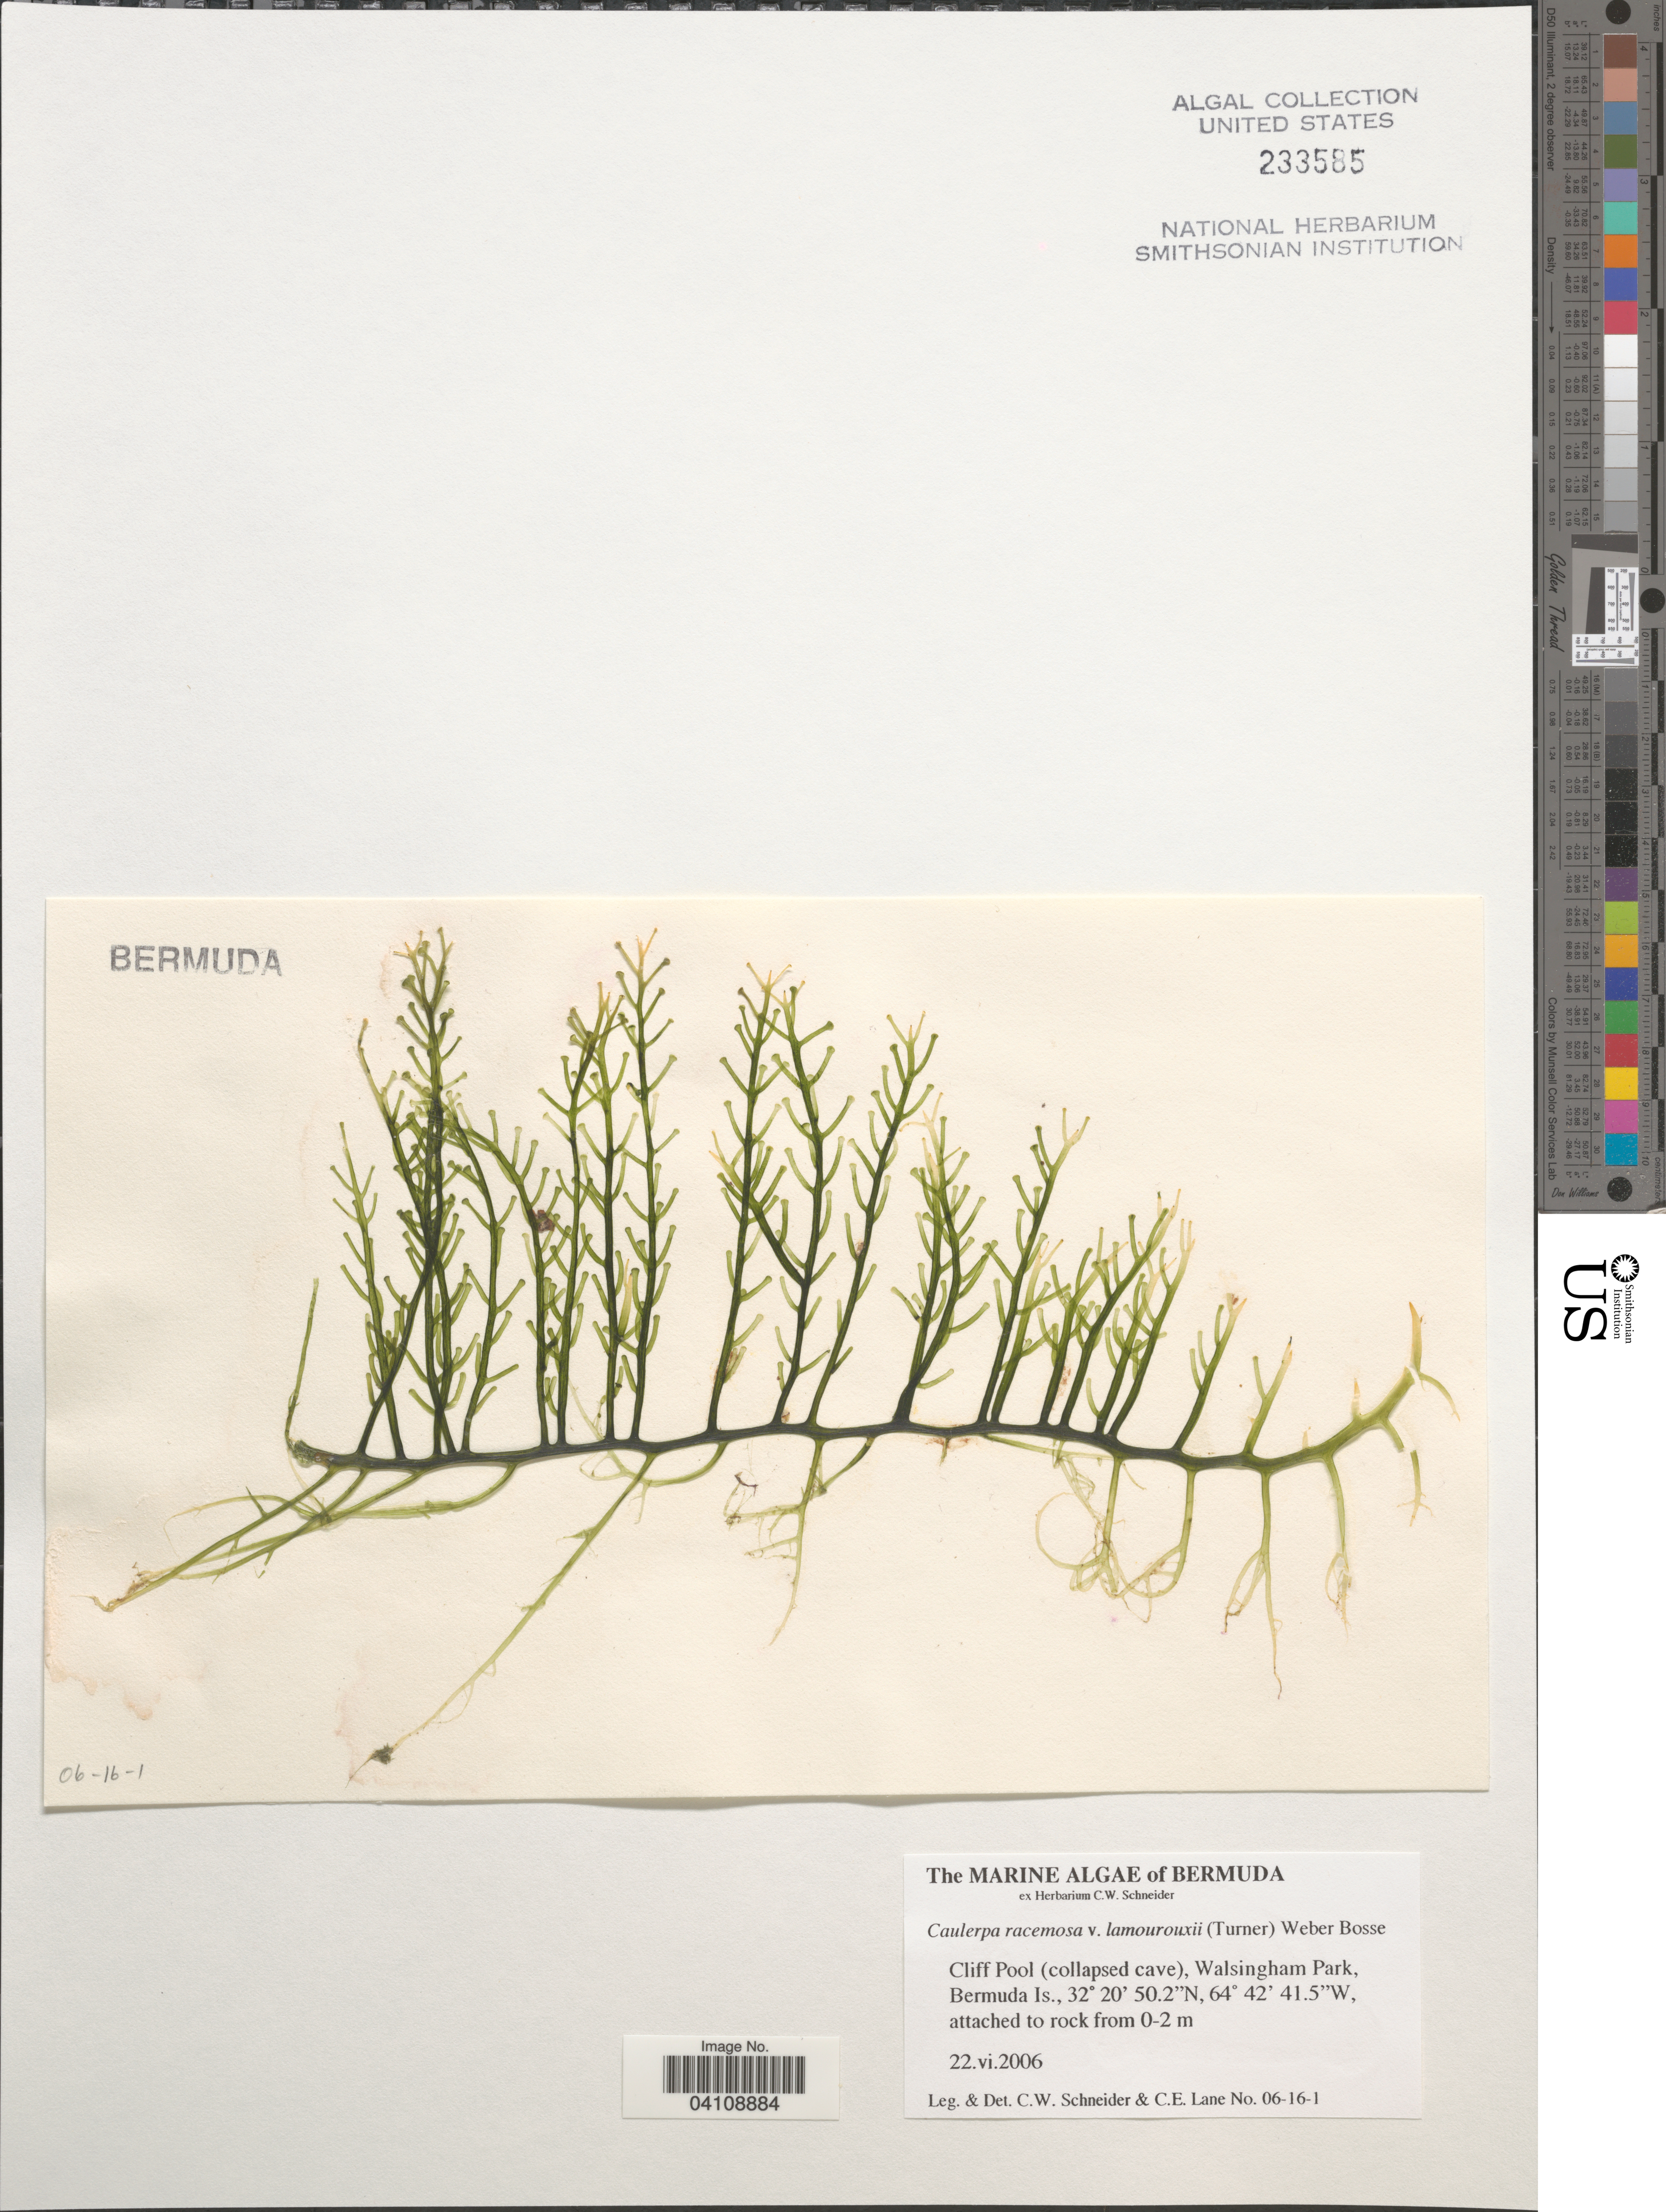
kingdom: Plantae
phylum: Chlorophyta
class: Ulvophyceae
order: Bryopsidales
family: Caulerpaceae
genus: Caulerpa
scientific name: Caulerpa racemosa var. lamourouxii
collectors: C. W.Schneider & C. E. Lane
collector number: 06-16-1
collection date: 2006-06-22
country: Bermuda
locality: Cliff Pool (collapsed cave), Walsingham Park, Bermuda Is.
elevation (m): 0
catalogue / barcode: US 233585